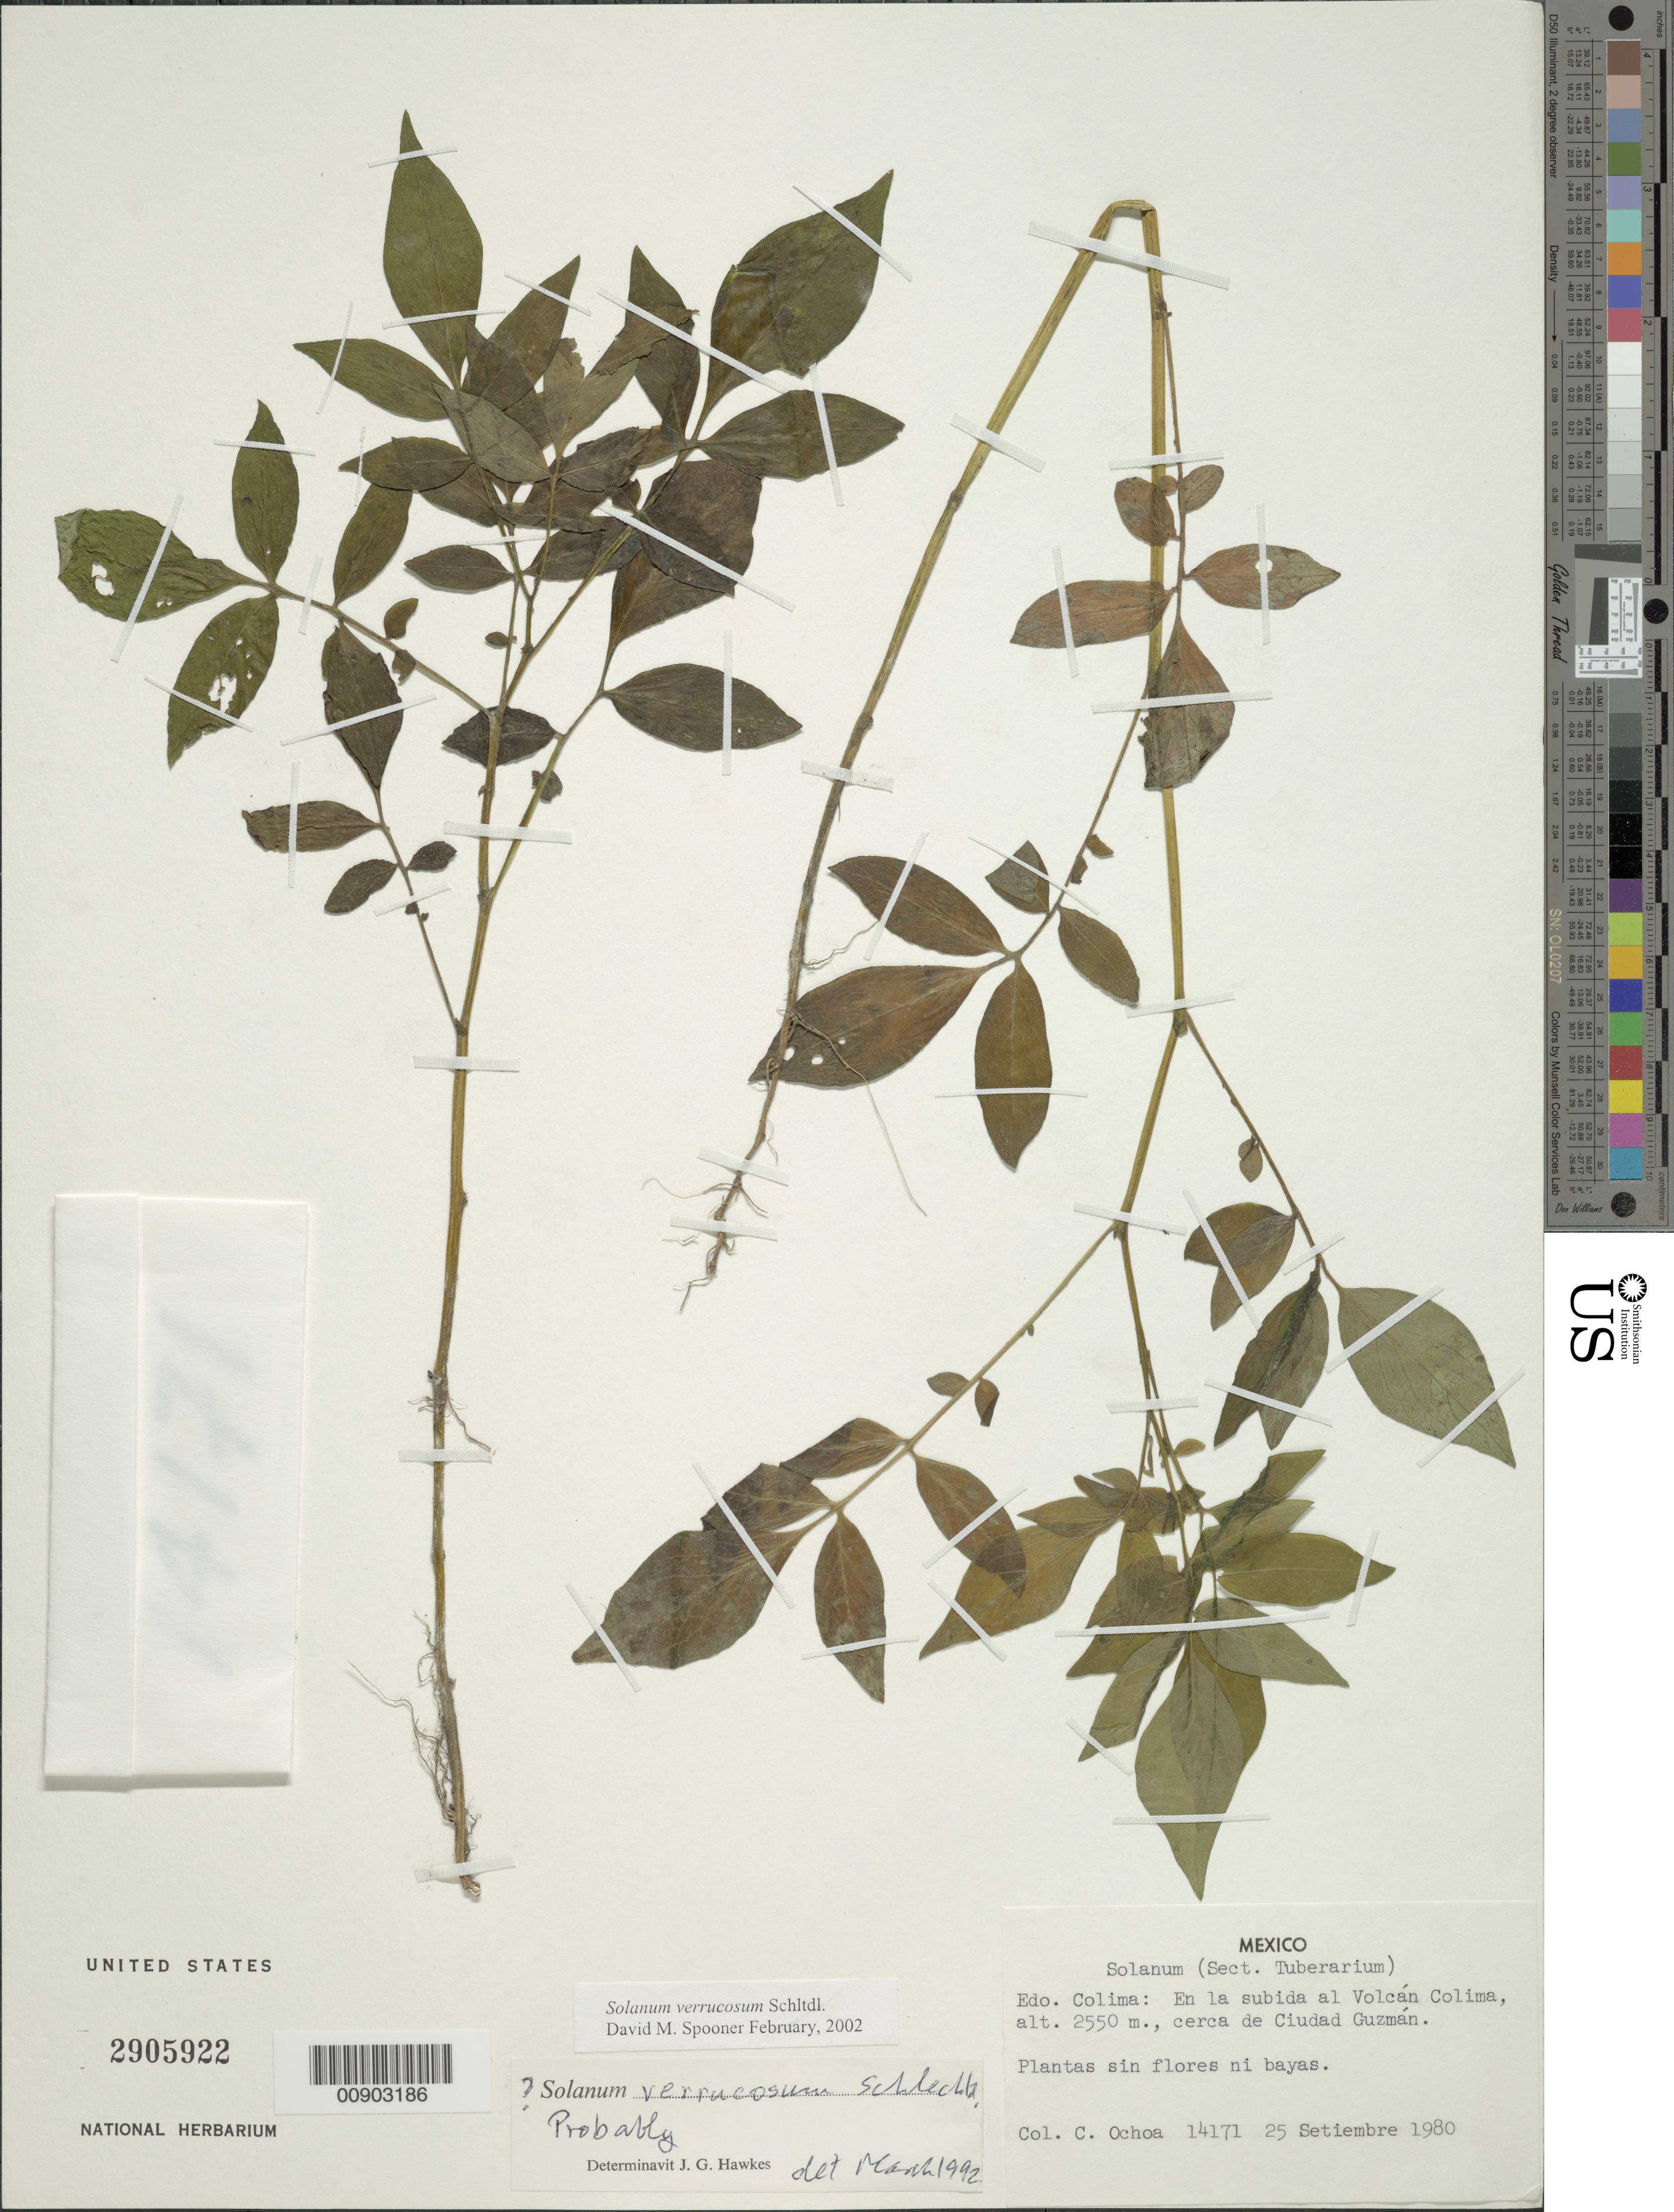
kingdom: Plantae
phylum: Tracheophyta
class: Magnoliopsida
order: Solanales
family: Solanaceae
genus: Solanum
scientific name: Solanum verrucosum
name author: Schltdl.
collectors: C. Ochoa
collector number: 14171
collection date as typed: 25 Sep 1980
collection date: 1980-09-25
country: Mexico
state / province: Colima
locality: En la subida al Volcán Colima, cerca de Ciudad Guzmán. Colima.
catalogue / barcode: US 2905922